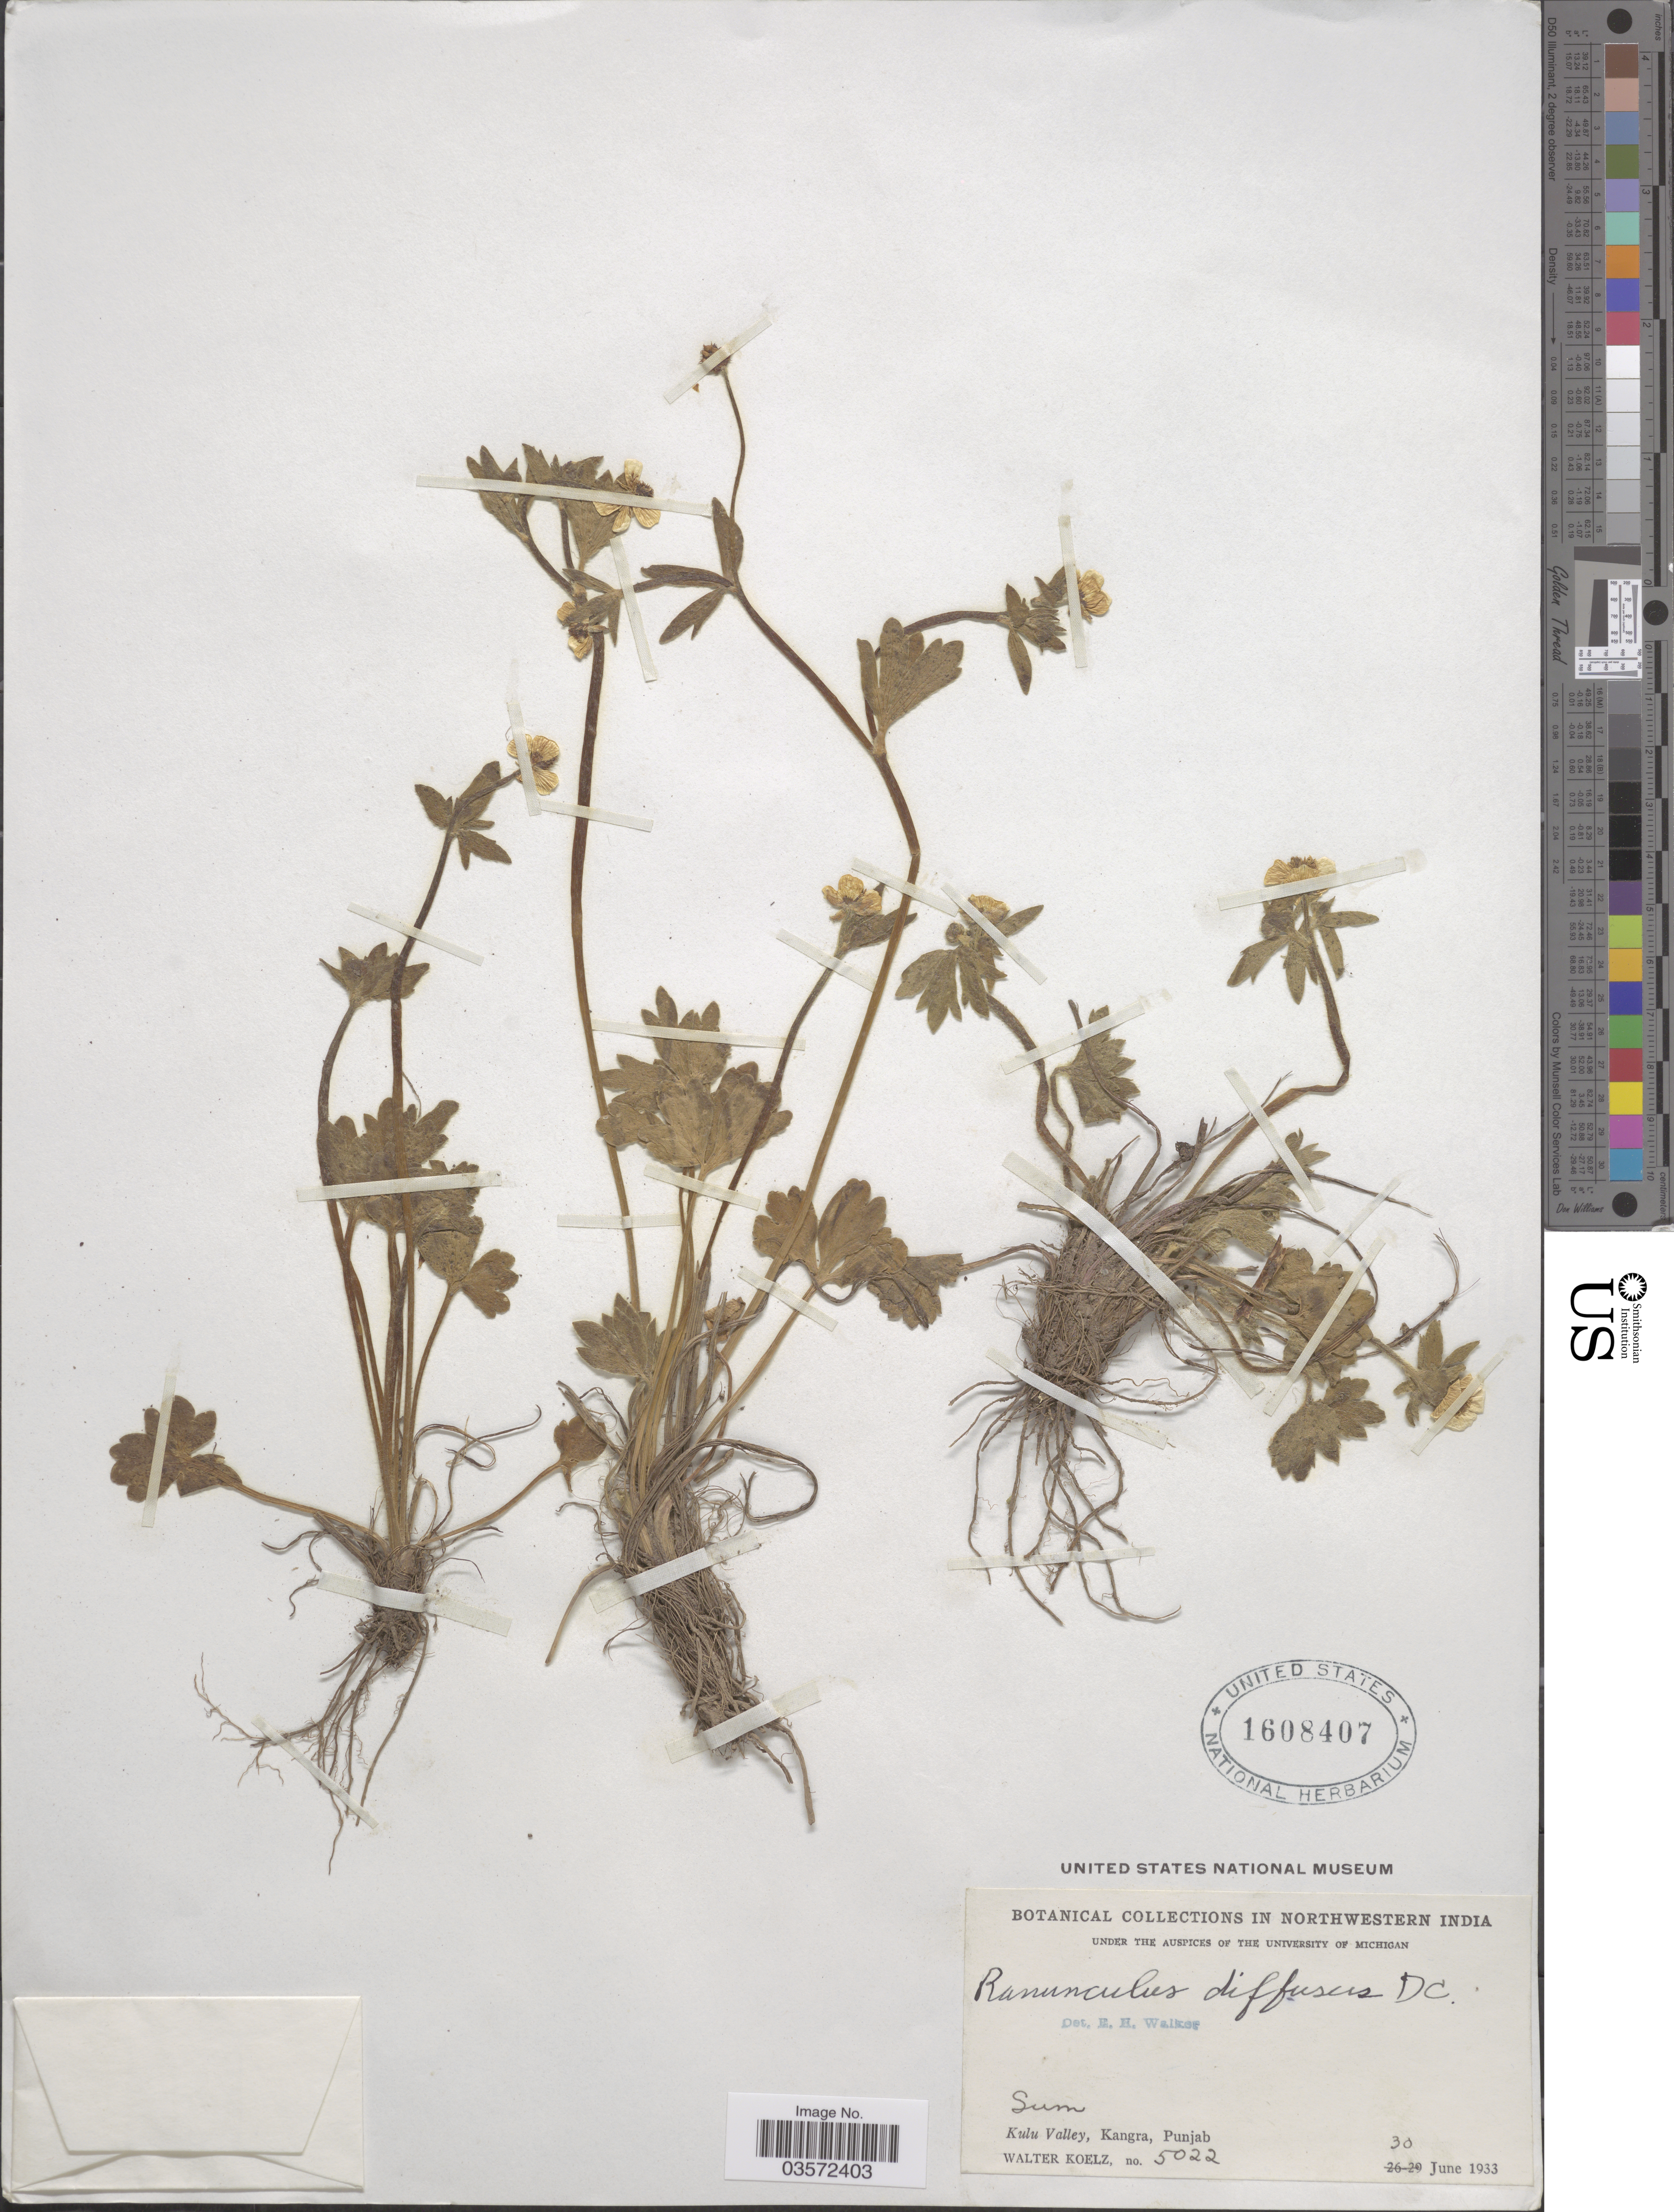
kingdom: Plantae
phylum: Tracheophyta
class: Magnoliopsida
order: Ranunculales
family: Ranunculaceae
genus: Ranunculus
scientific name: Ranunculus diffusus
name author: DC.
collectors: W. N. Koelz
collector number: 5022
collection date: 1933-06-30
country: India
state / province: Punjab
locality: Northwestern India. Sum. Kulu Valley, Kangra.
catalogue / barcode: US 1608407